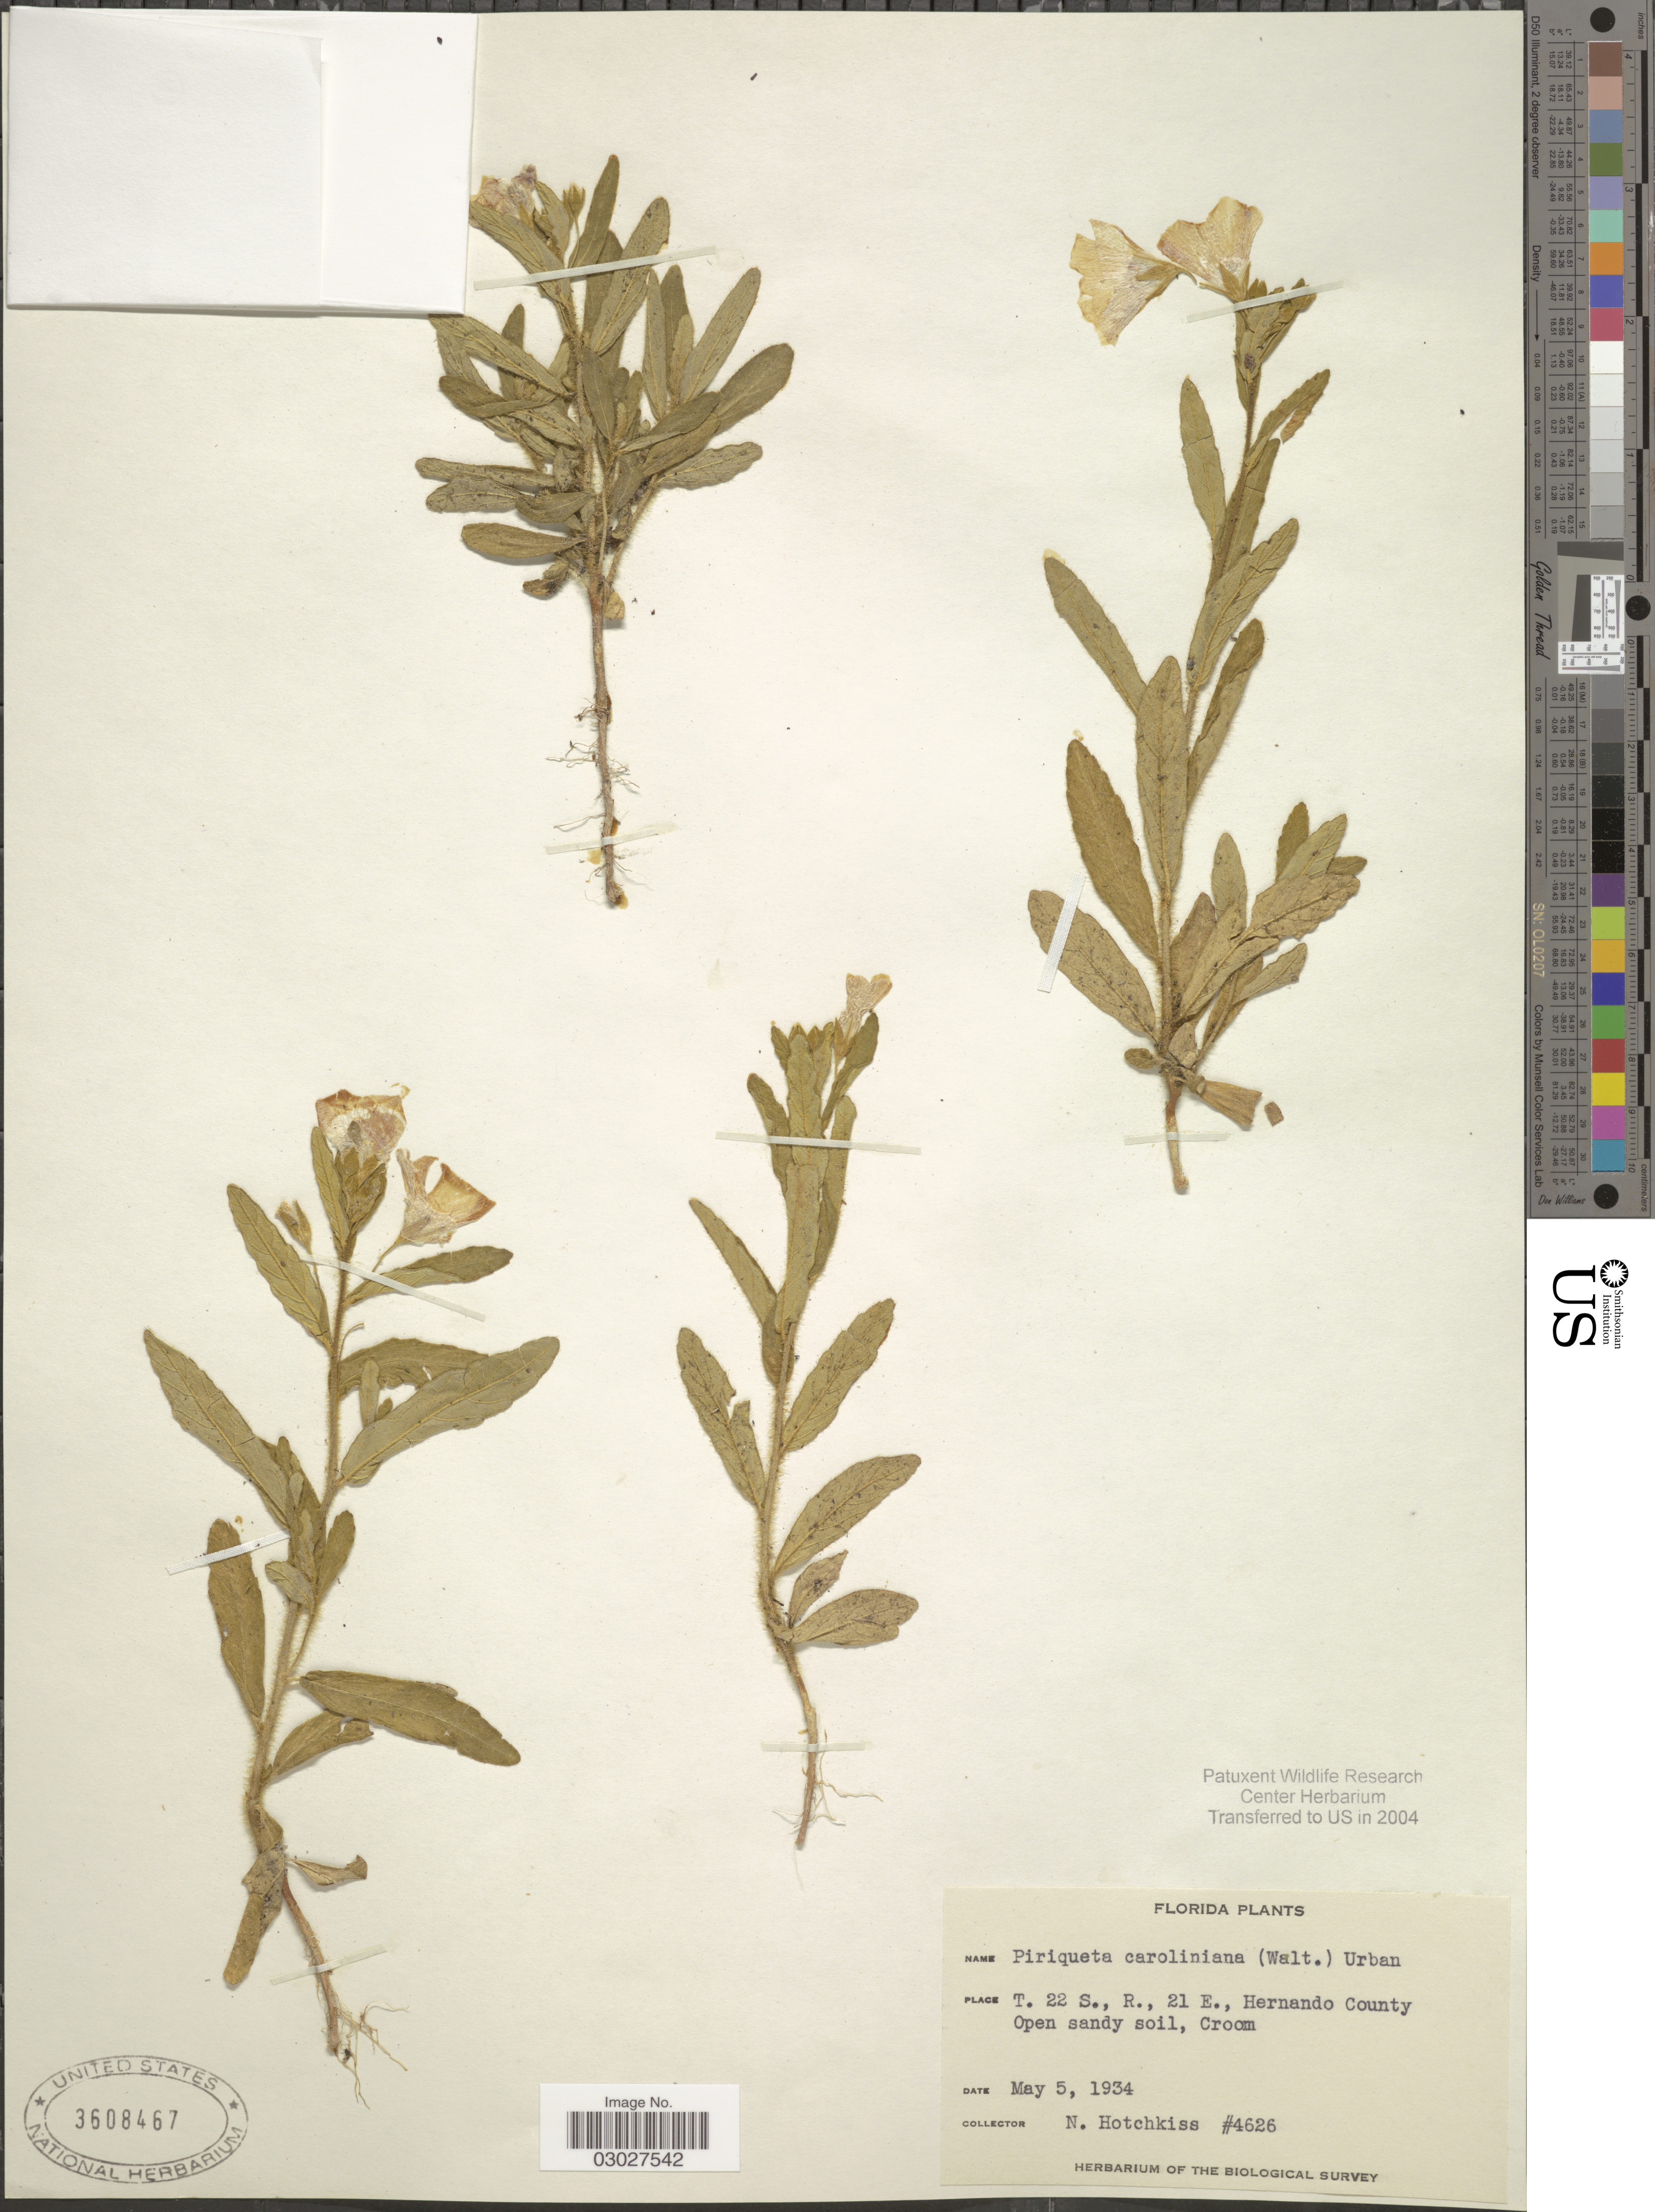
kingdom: Plantae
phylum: Tracheophyta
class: Magnoliopsida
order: Malpighiales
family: Turneraceae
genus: Piriqueta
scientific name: Piriqueta cistoides subsp. caroliniana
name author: (Walter) Arbo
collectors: N. Hotchkiss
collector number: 4626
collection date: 1934-05-05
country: United States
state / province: Florida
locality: T. 22 S., R., 21 E., Hernando County. Open sandy soil, Croom.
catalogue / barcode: US 3608467